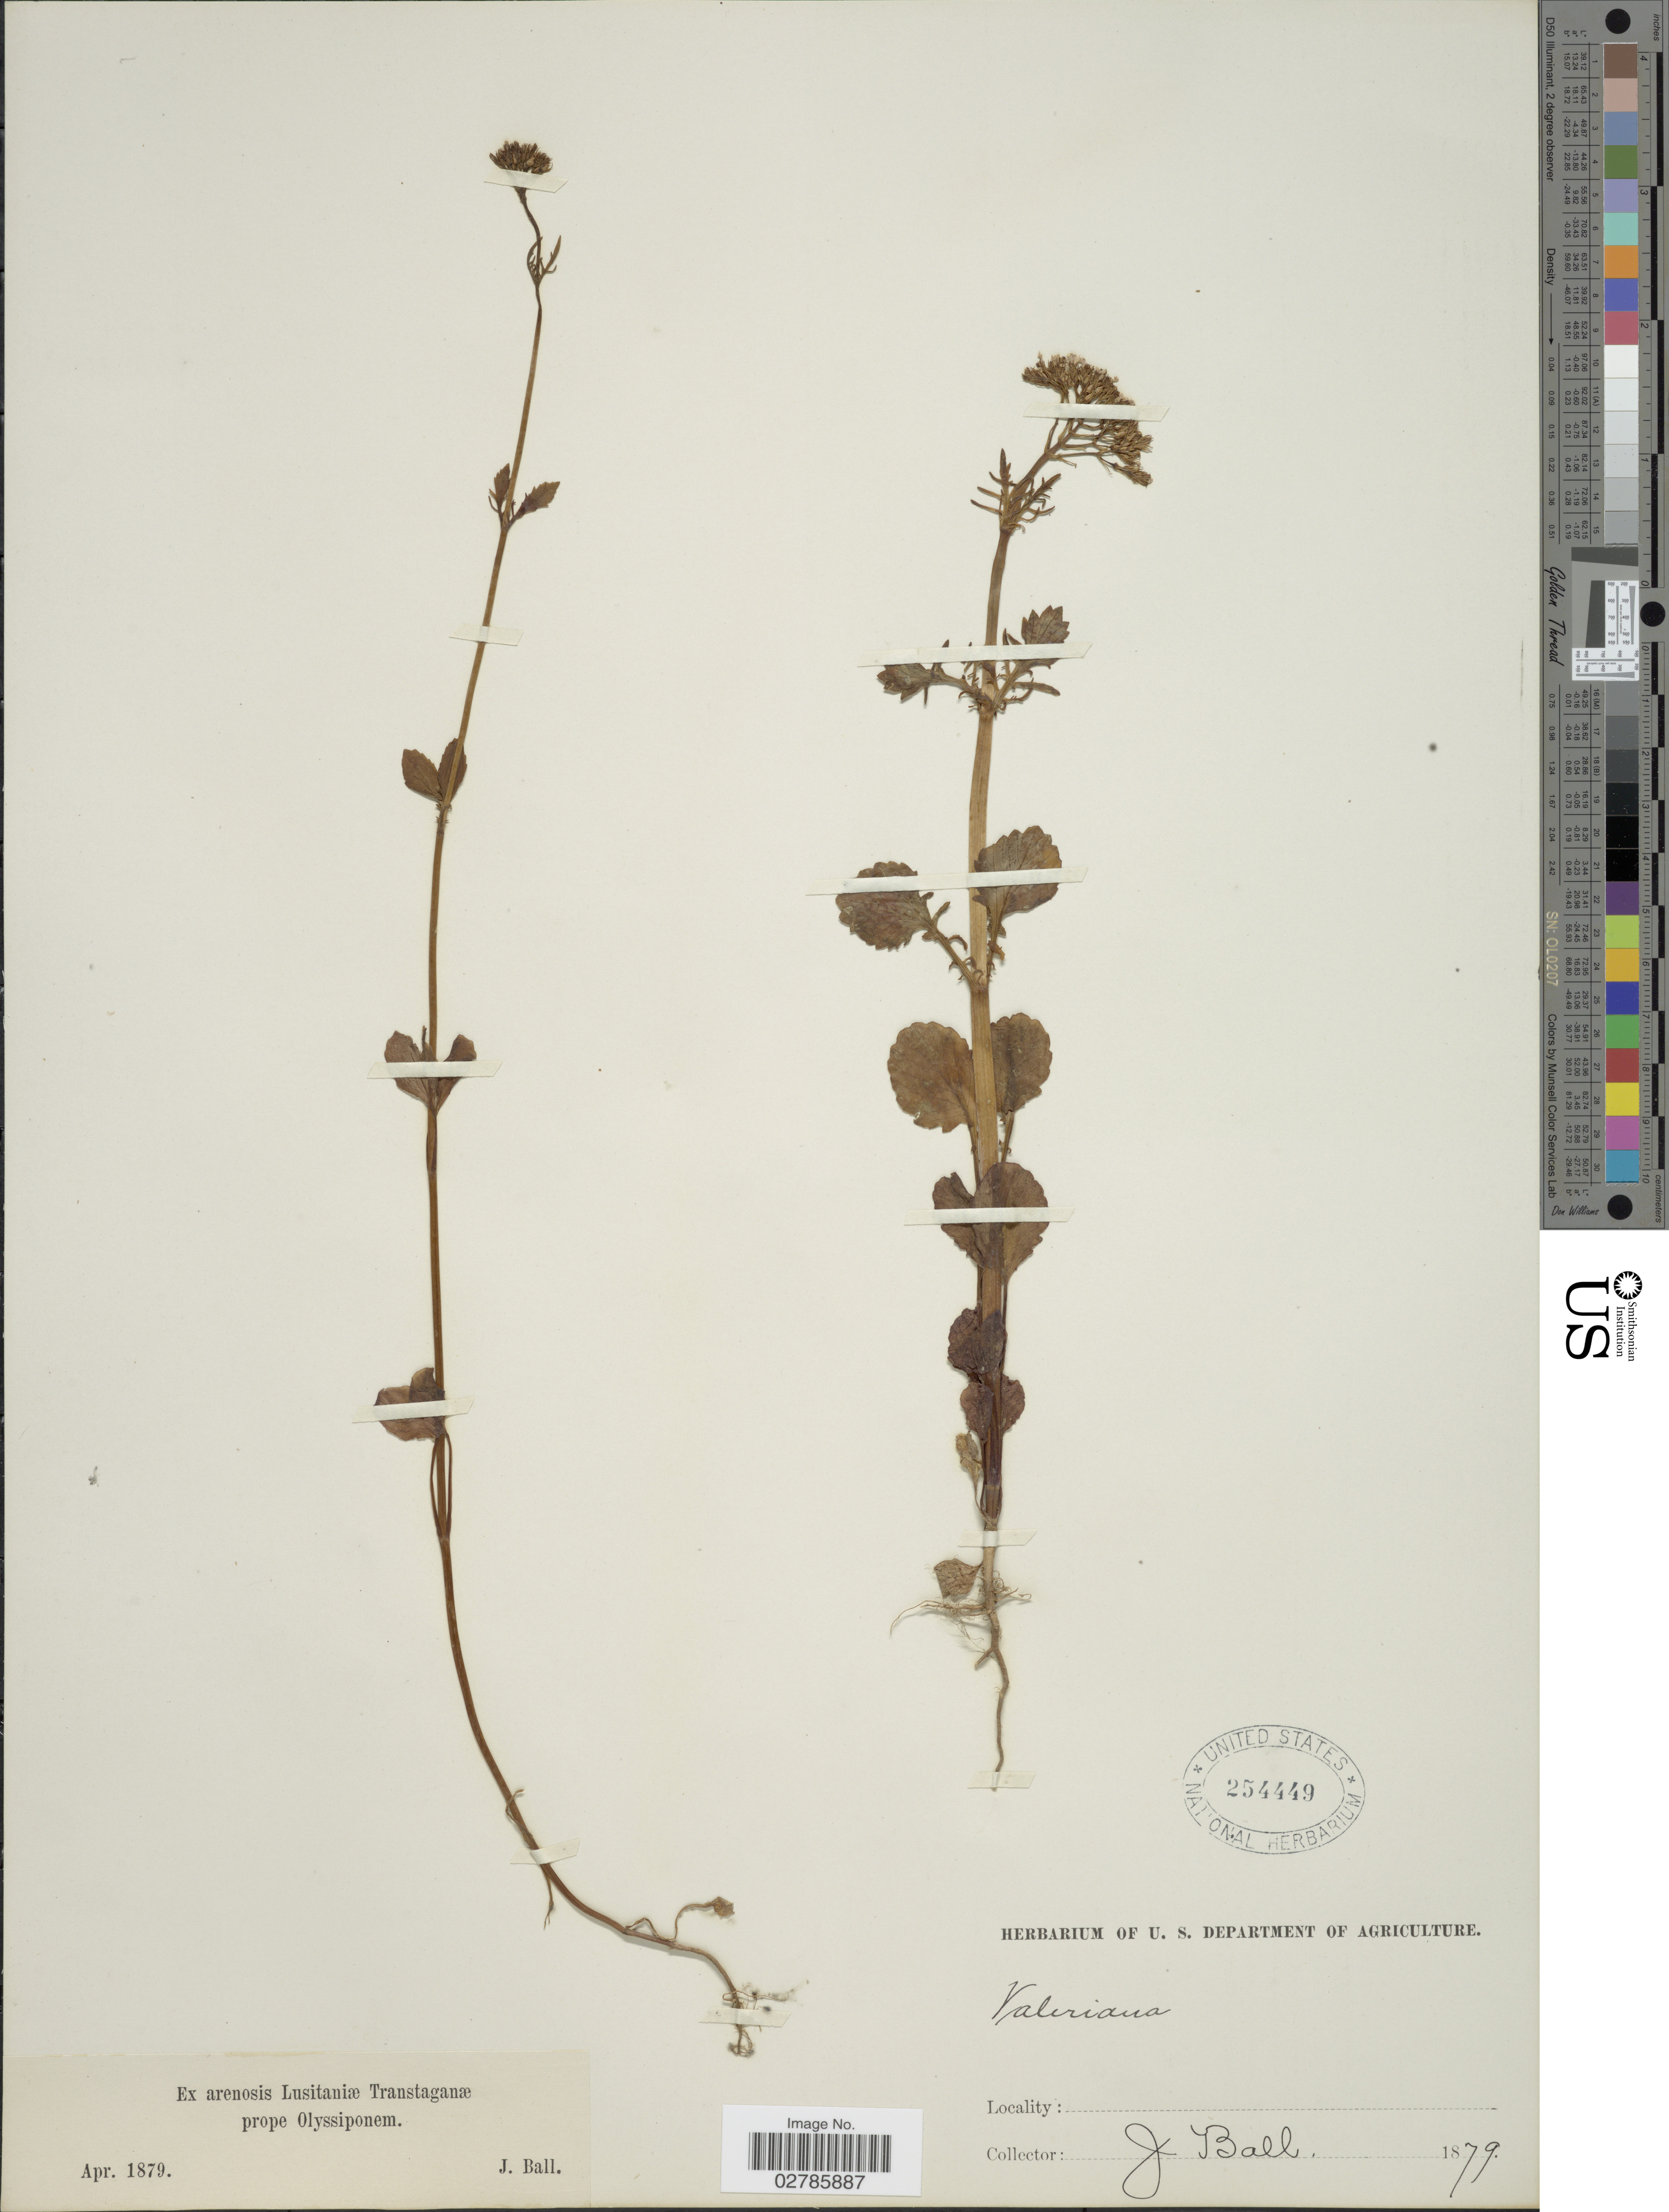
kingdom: Plantae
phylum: Tracheophyta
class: Magnoliopsida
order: Dipsacales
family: Caprifoliaceae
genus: Valeriana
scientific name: Valeriana sp.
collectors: J. Ball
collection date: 1879-04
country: Portugal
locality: Ex arenosis Lusitaniæ Transtaganæ prope Olyssiponem.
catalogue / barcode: US 254449